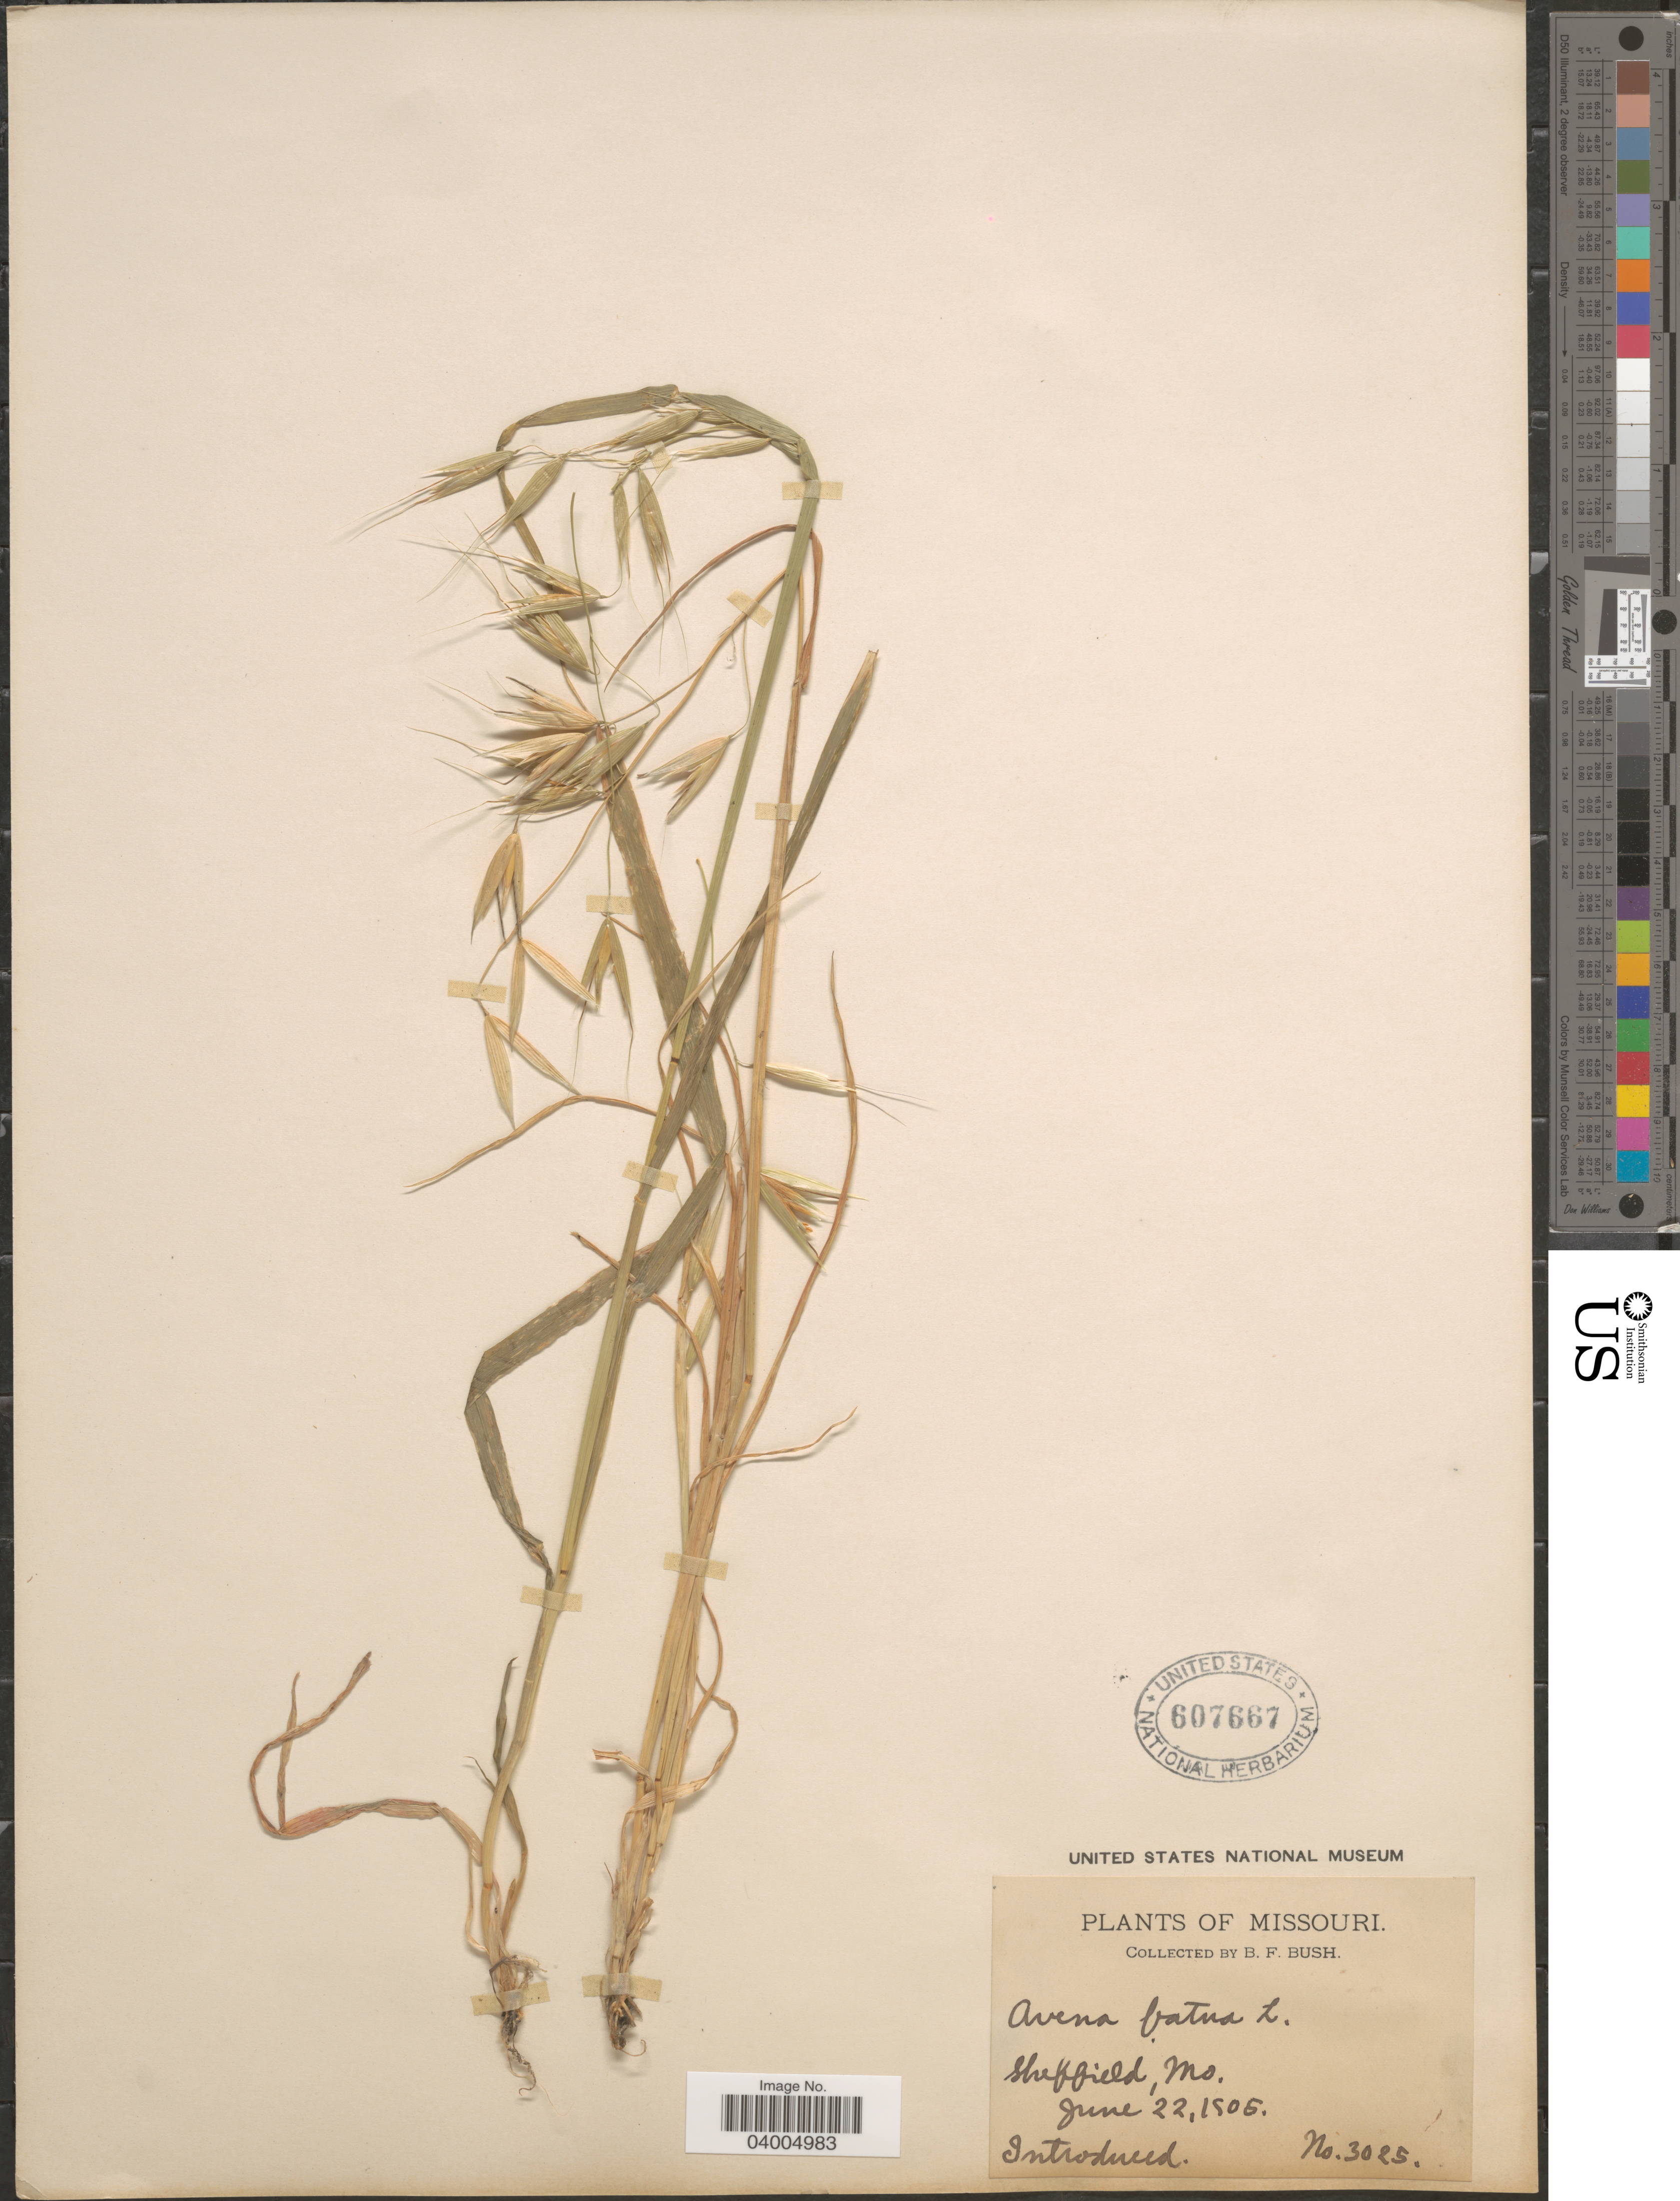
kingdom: Plantae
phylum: Tracheophyta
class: Liliopsida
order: Poales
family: Poaceae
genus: Avena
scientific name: Avena fatua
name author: L.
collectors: B. F. Bush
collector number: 3025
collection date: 1906-06-22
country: United States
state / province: Missouri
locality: Sheffield.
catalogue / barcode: US 607667